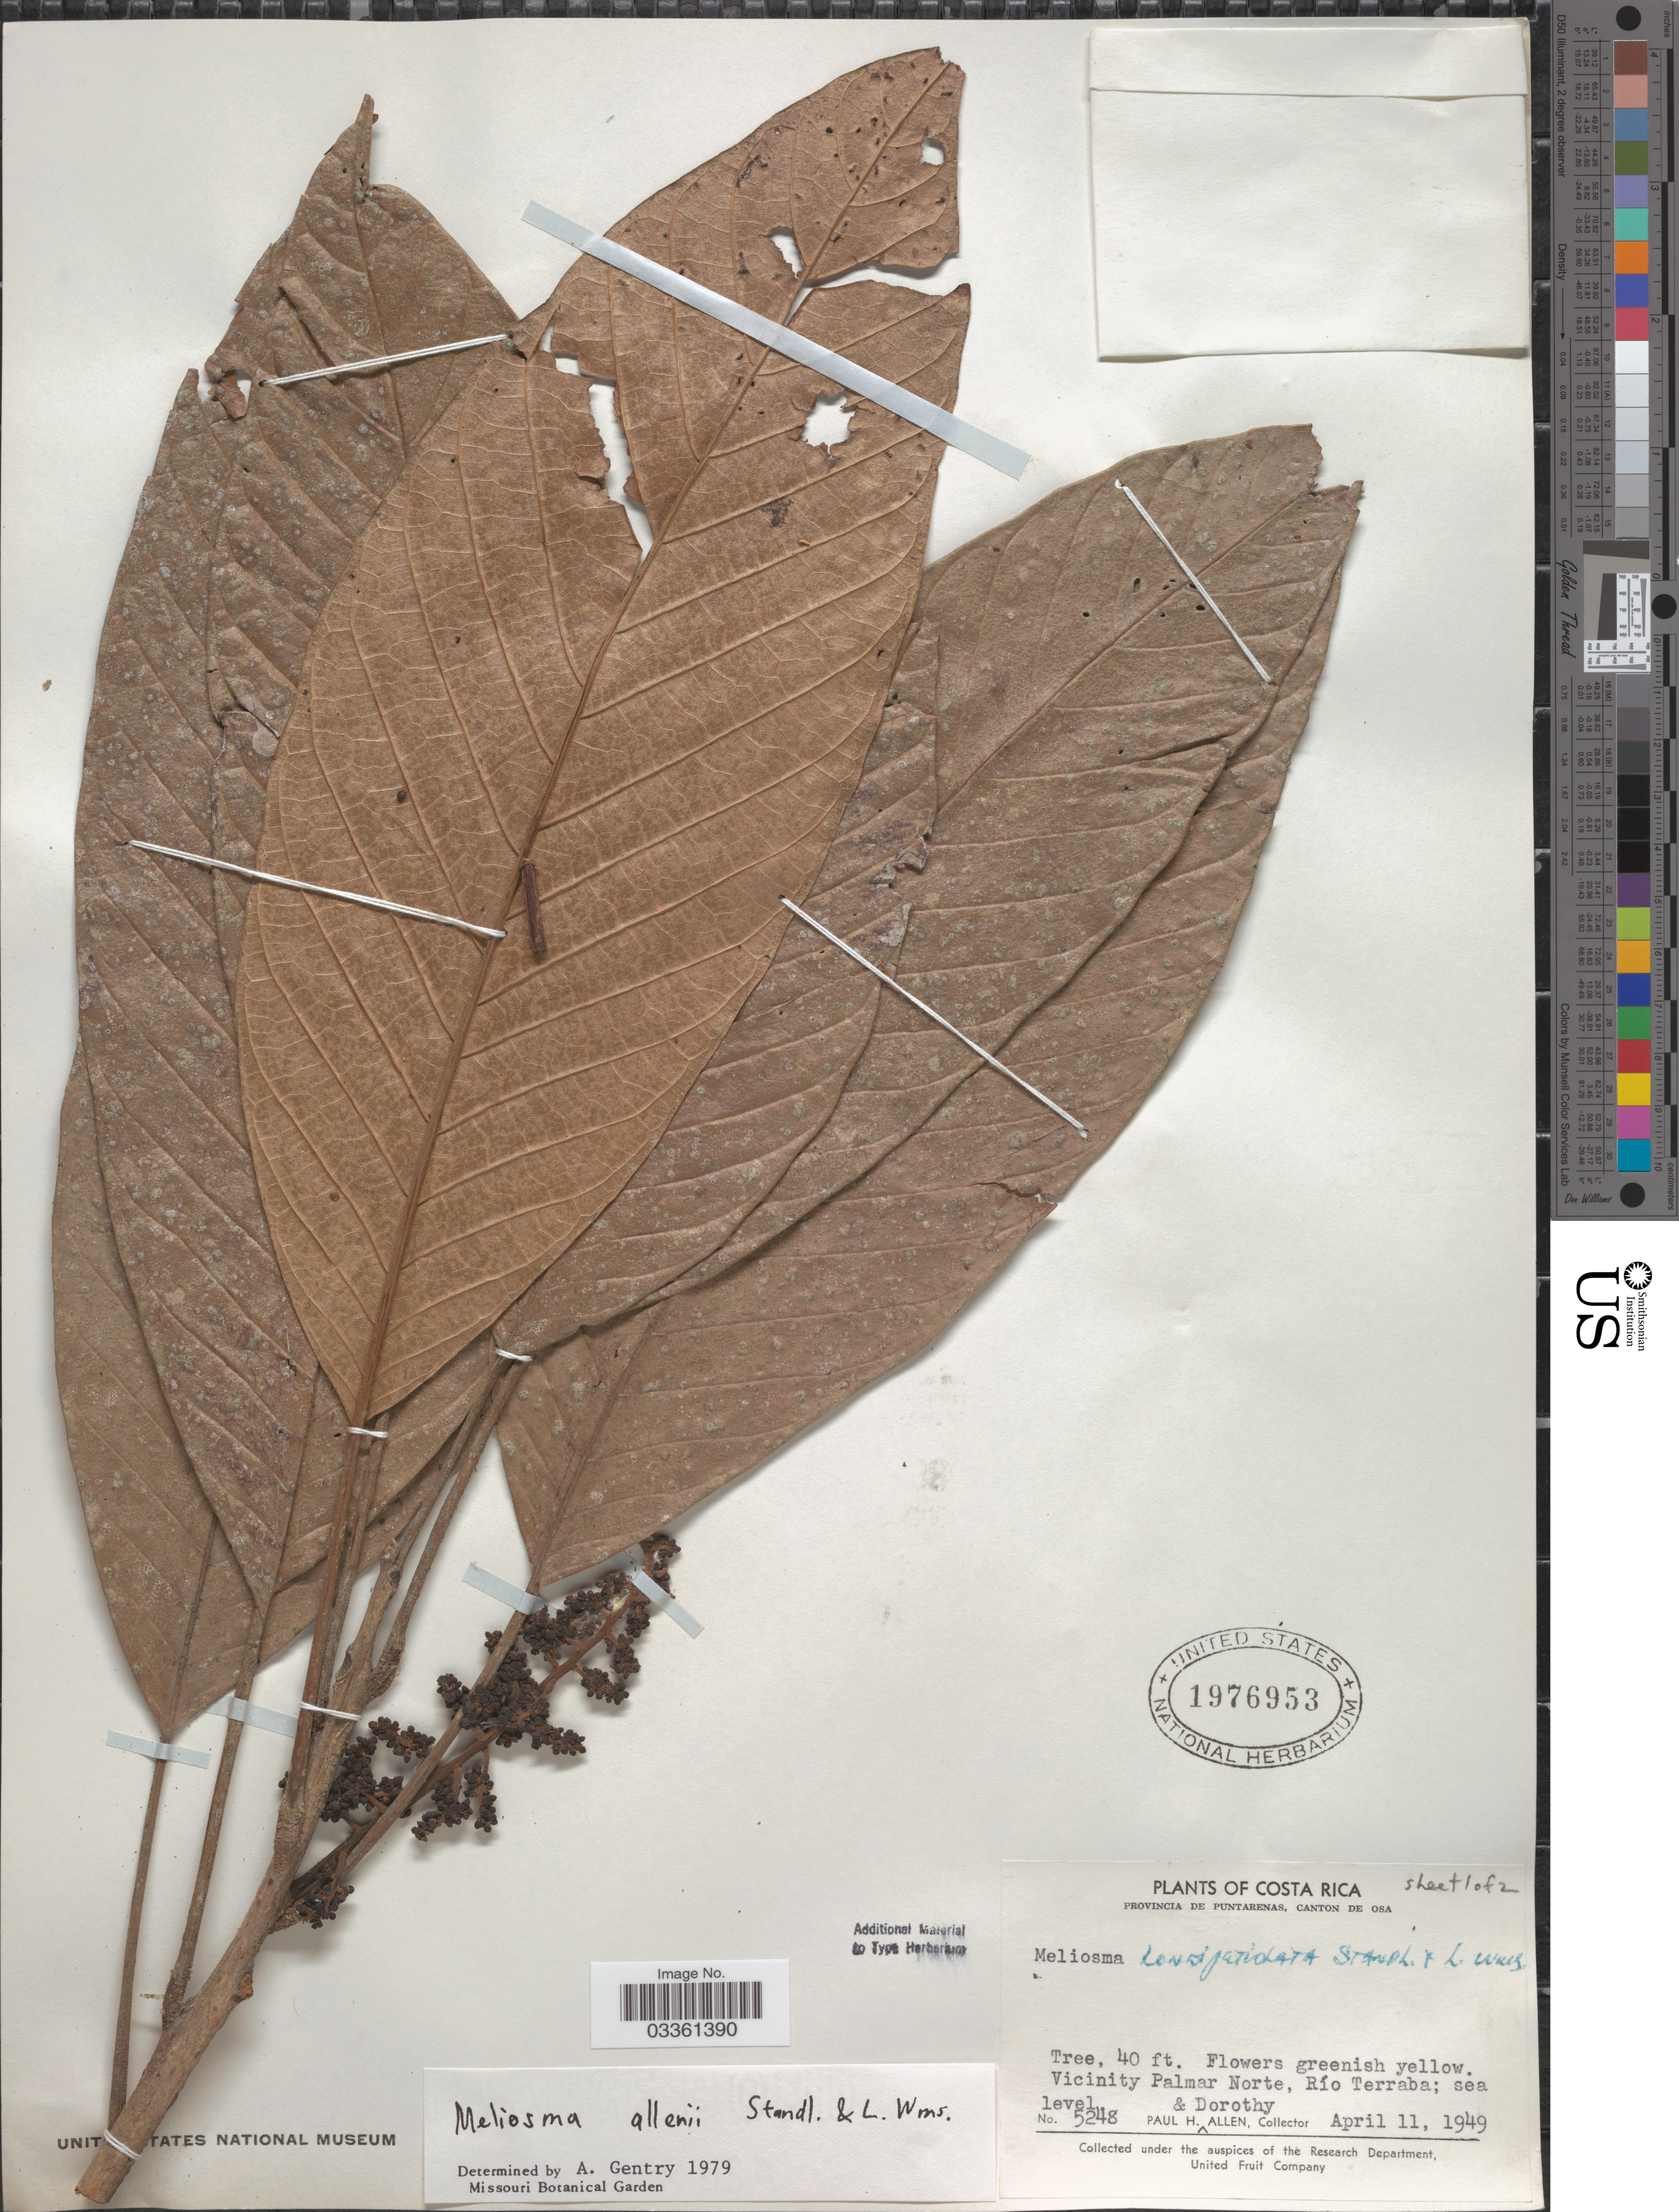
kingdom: Plantae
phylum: Tracheophyta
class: Magnoliopsida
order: Proteales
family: Sabiaceae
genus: Meliosma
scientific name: Meliosma longipetiolata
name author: Standl. & L.O. Williams ex Brizicky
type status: Isotype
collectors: P. H. Allen & D. Allen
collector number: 5248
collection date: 1949-04-11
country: Costa Rica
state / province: Puntarenas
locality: Canton de Osa. Vicinity of Palmar Norte, Río Terraba.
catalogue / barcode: US 1976953